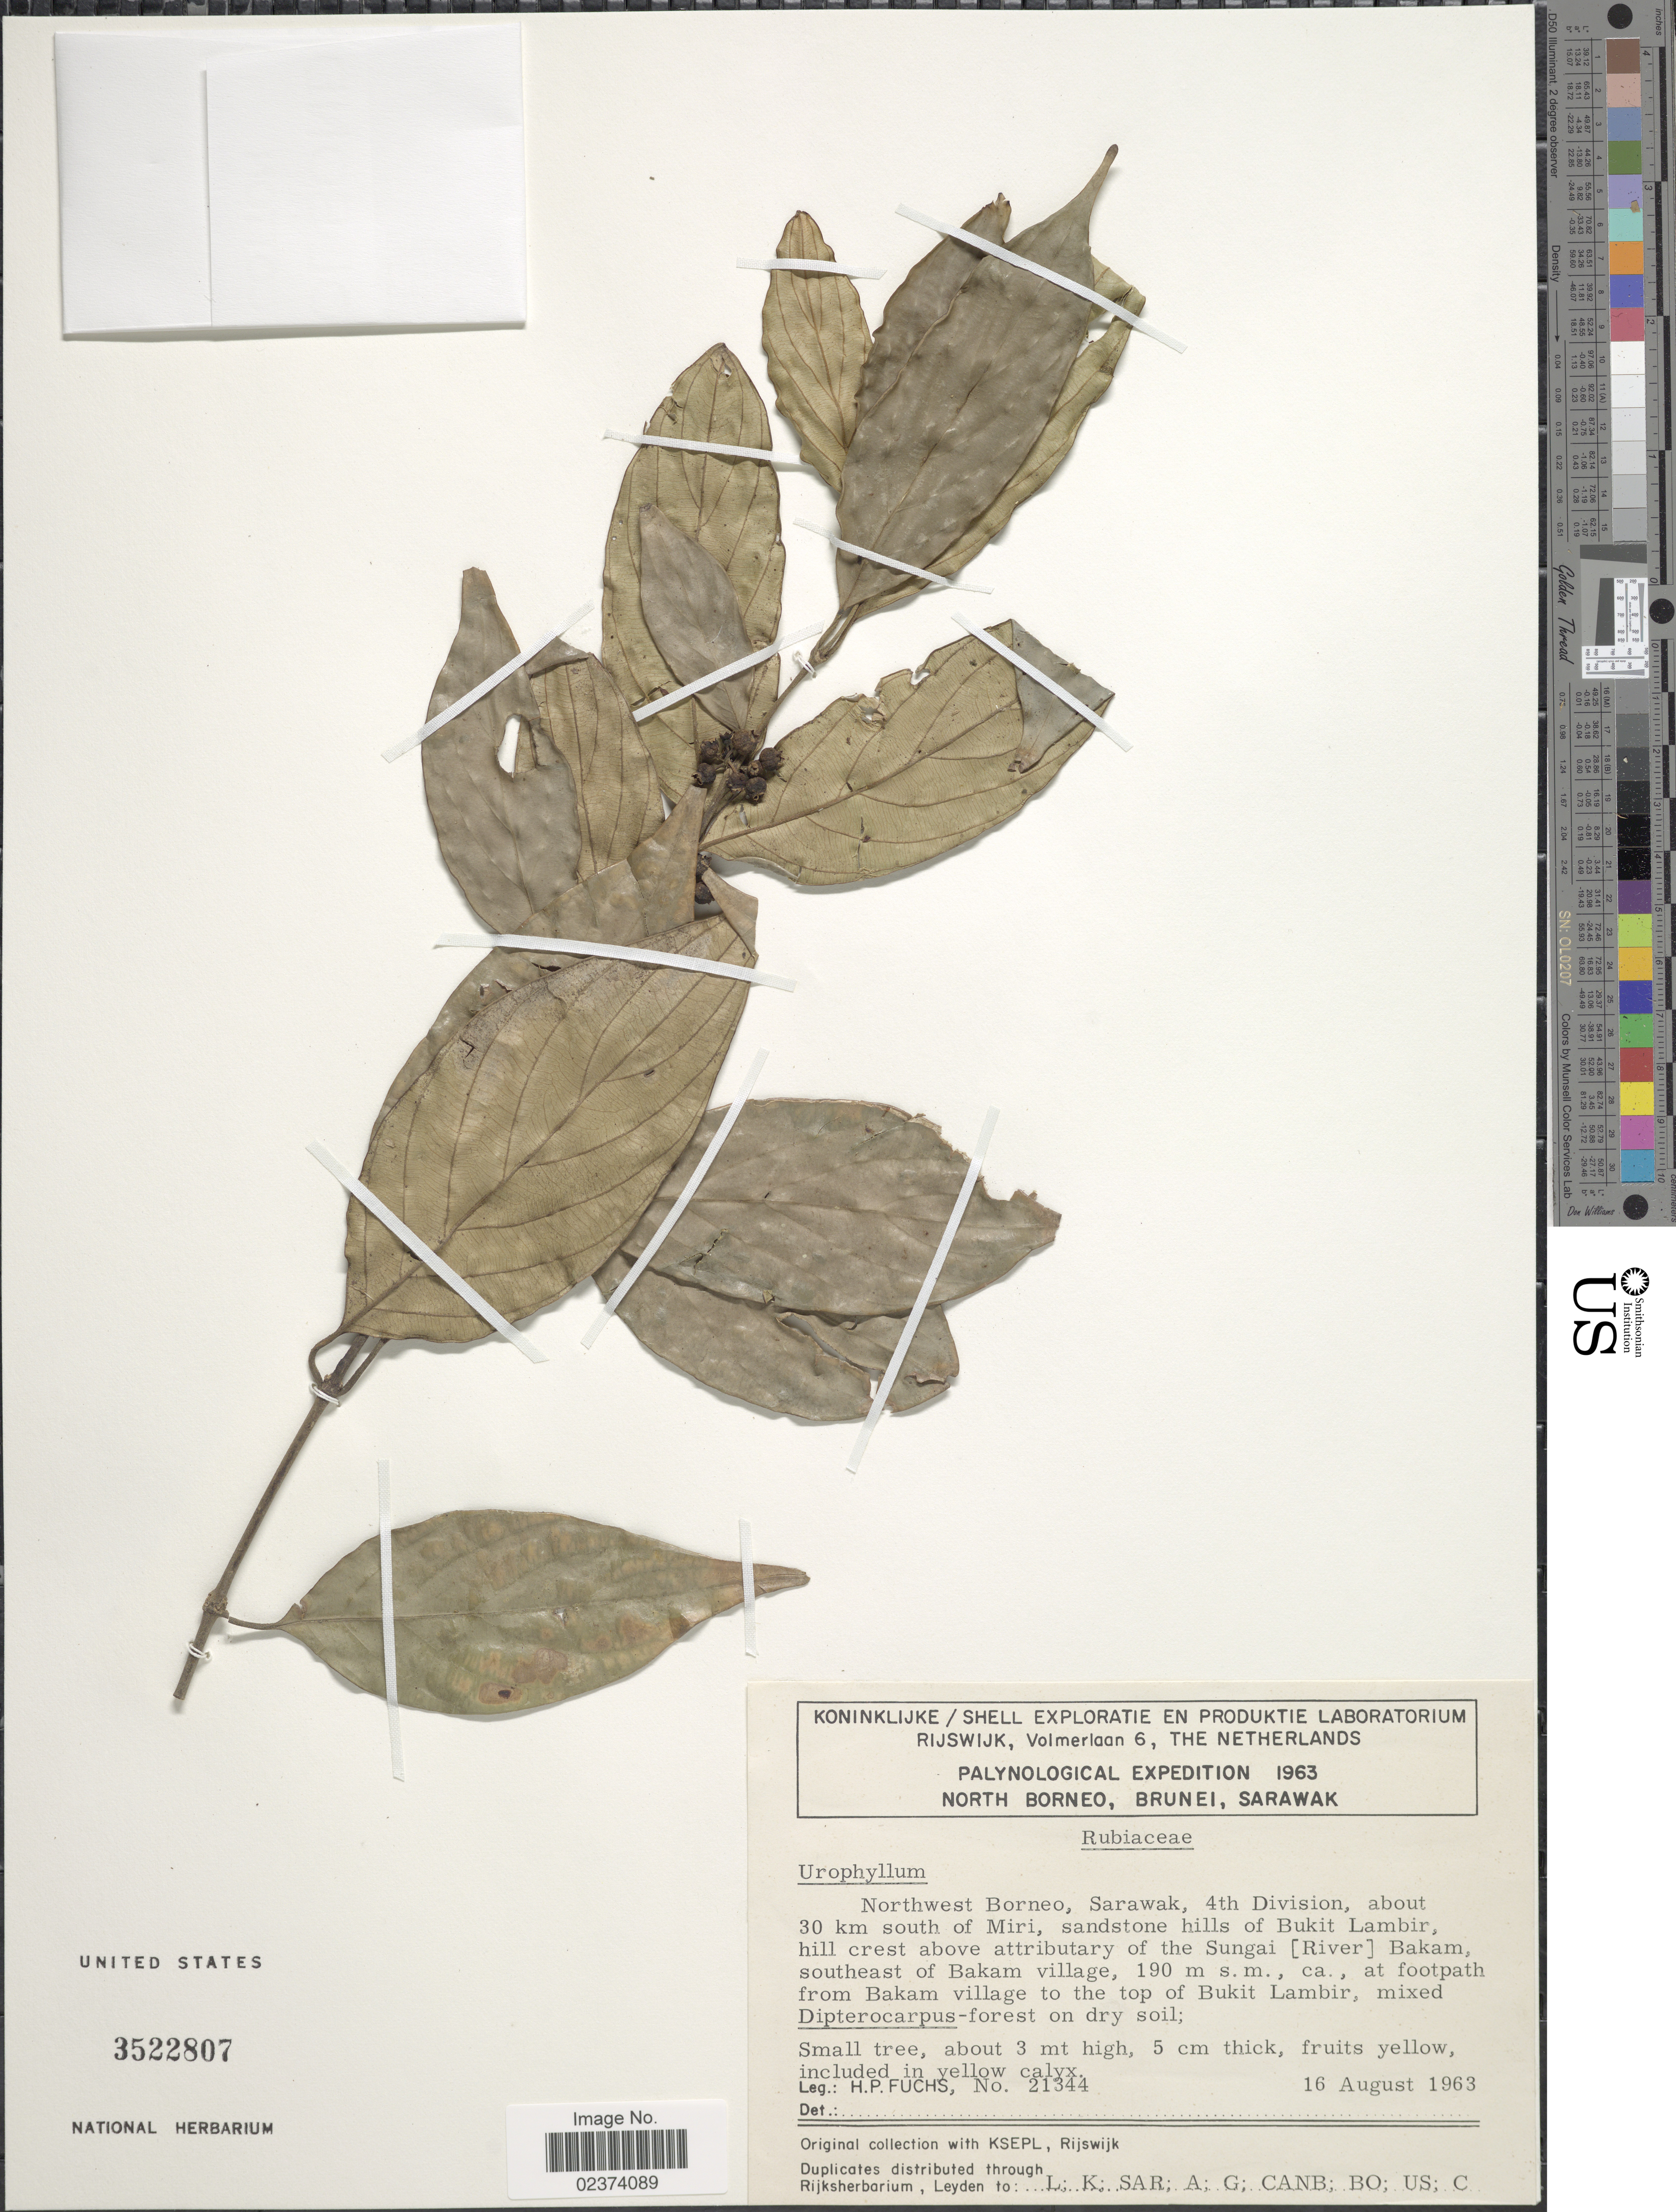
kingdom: Plantae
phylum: Tracheophyta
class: Magnoliopsida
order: Gentianales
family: Rubiaceae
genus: Urophyllum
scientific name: Urophyllum sp.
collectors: H. P. Fuchs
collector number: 21344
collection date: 1963-08-16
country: Malaysia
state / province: Sarawak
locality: North Borneo, Brunei, Sarawak, Northwest Borneo, Sarawak, 4th Division, about 30 km south of Miri, sandstone hills of Bukit Lambir, hill crest above attributary of the Sungai (River) Bakam, southeast of Bakam village, at footpath from Bakam village to the top of Bukit Lambir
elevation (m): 190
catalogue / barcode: US 3522807